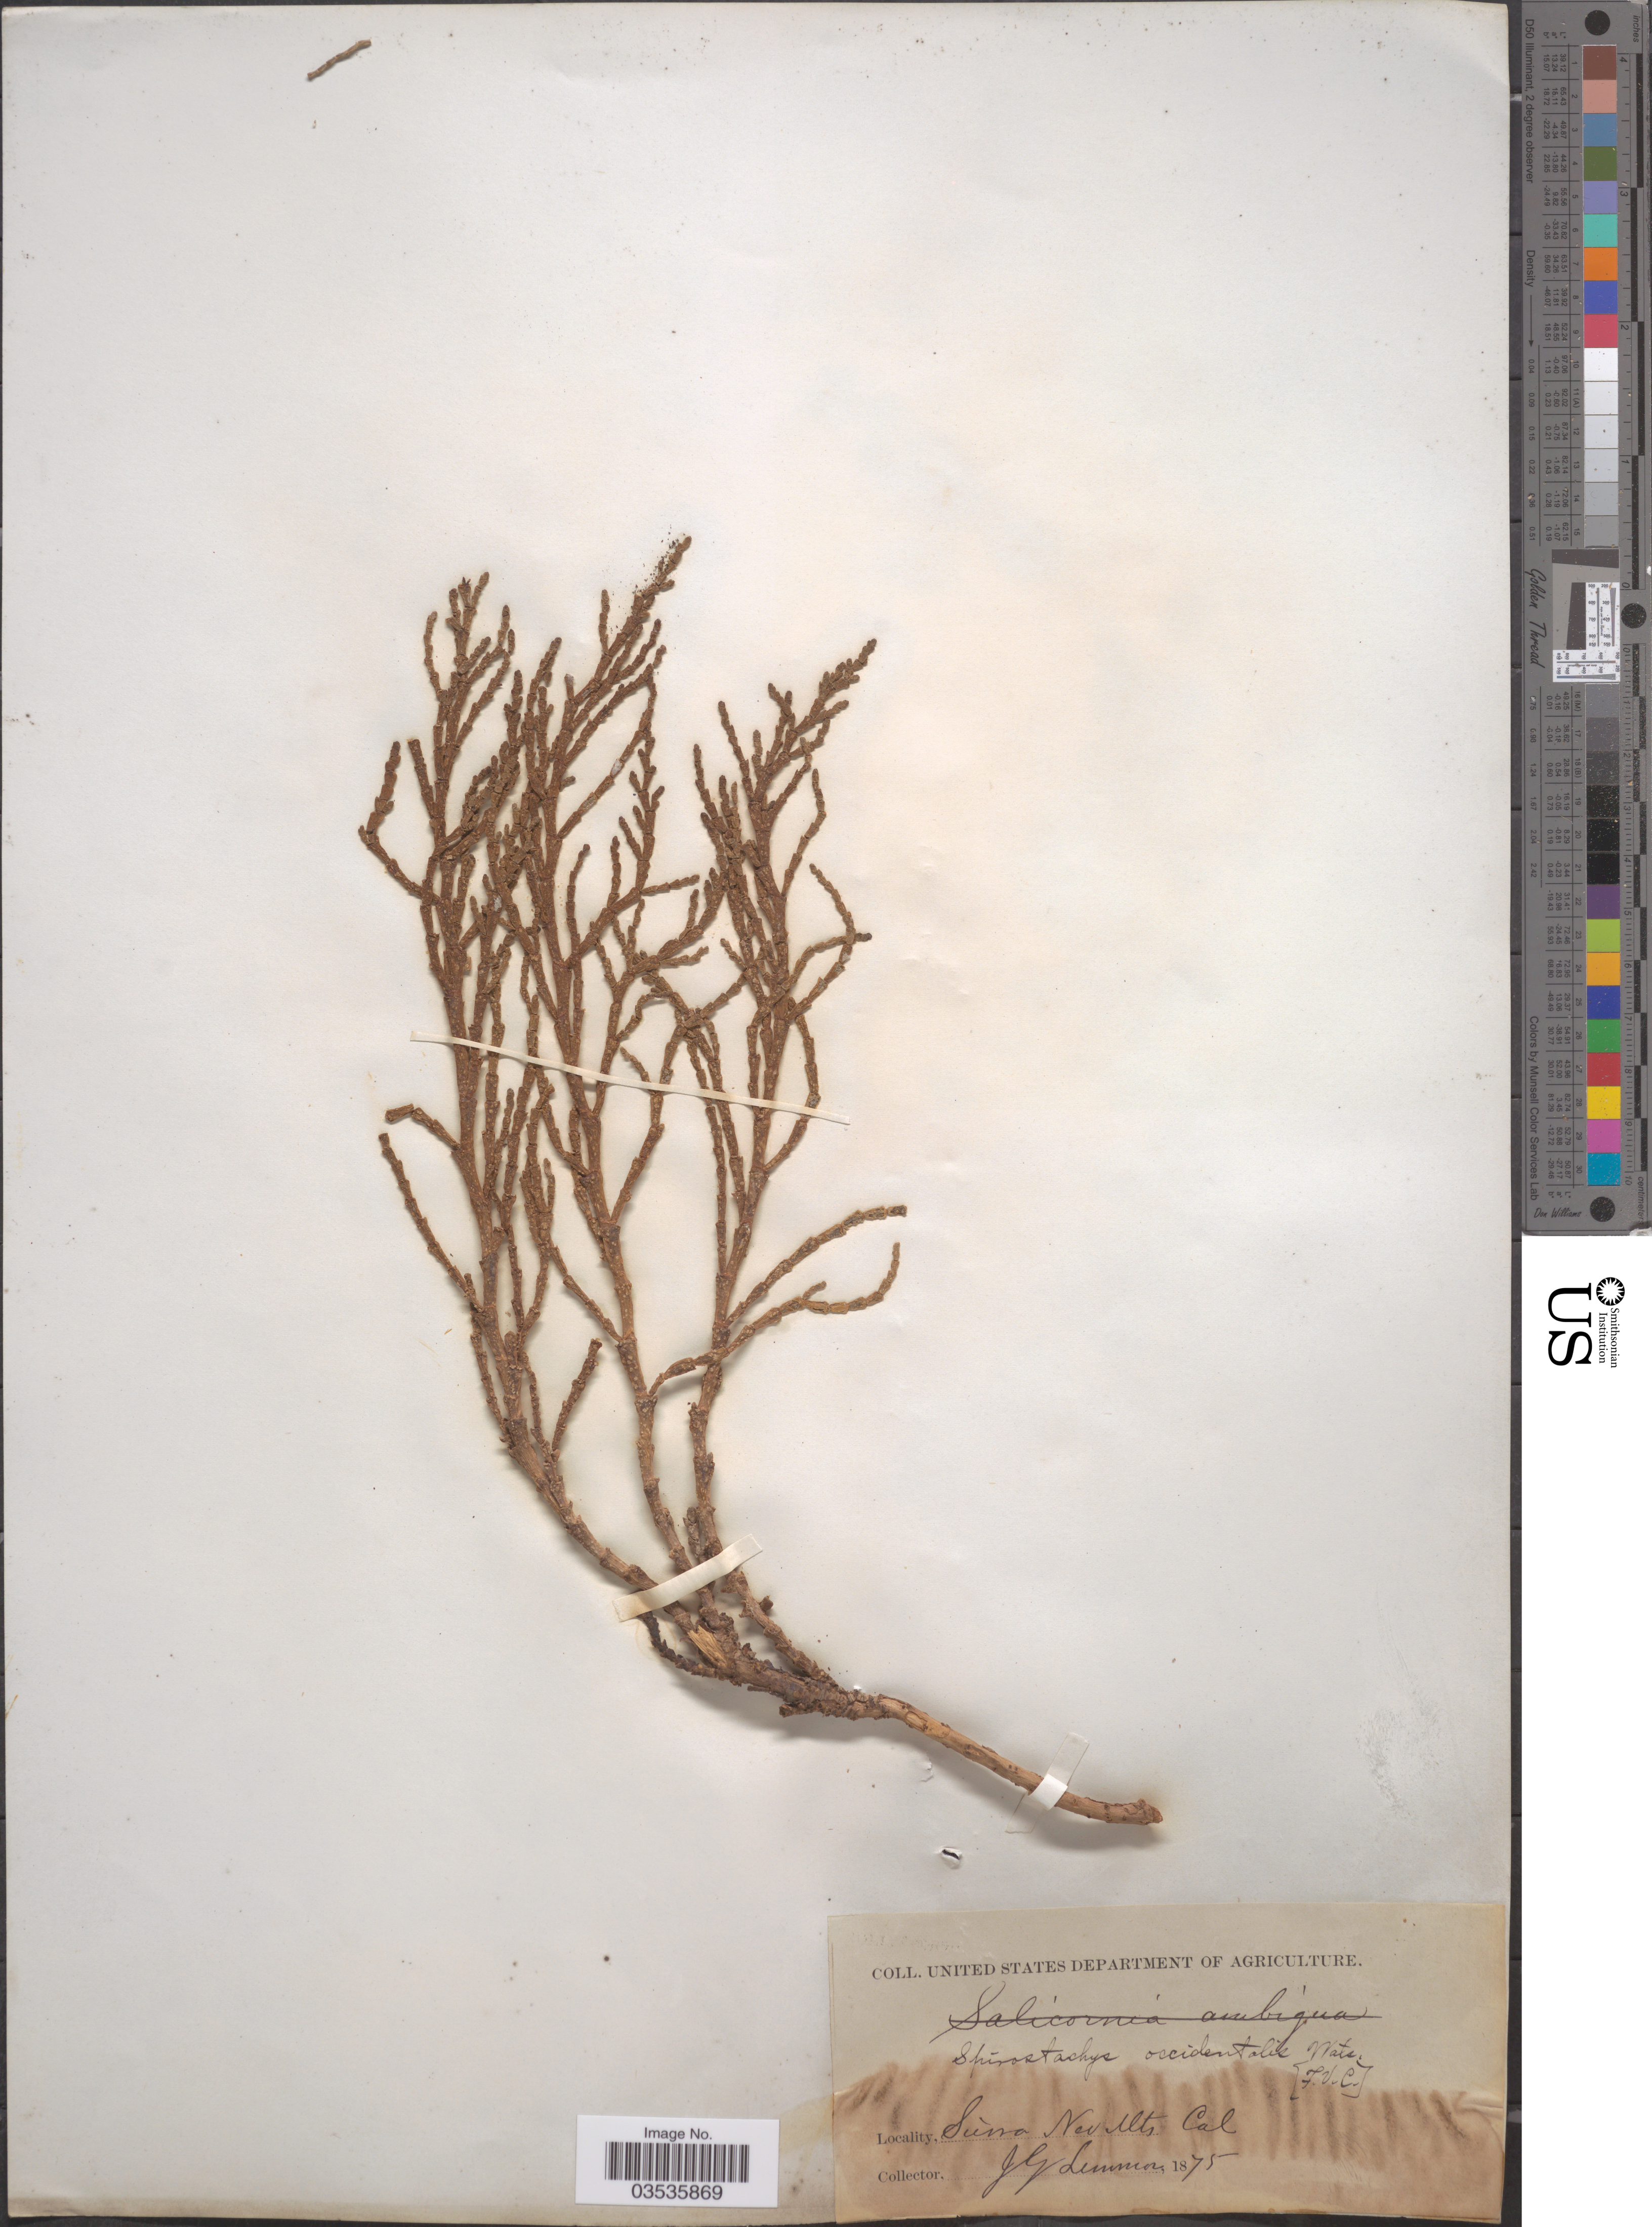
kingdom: Plantae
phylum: Tracheophyta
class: Magnoliopsida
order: Caryophyllales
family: Amaranthaceae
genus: Allenrolfea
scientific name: Allenrolfea occidentalis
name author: (S. Watson) Kuntze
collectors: J. Lemmon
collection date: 1875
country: United States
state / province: California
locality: Sierra Nev Mts.